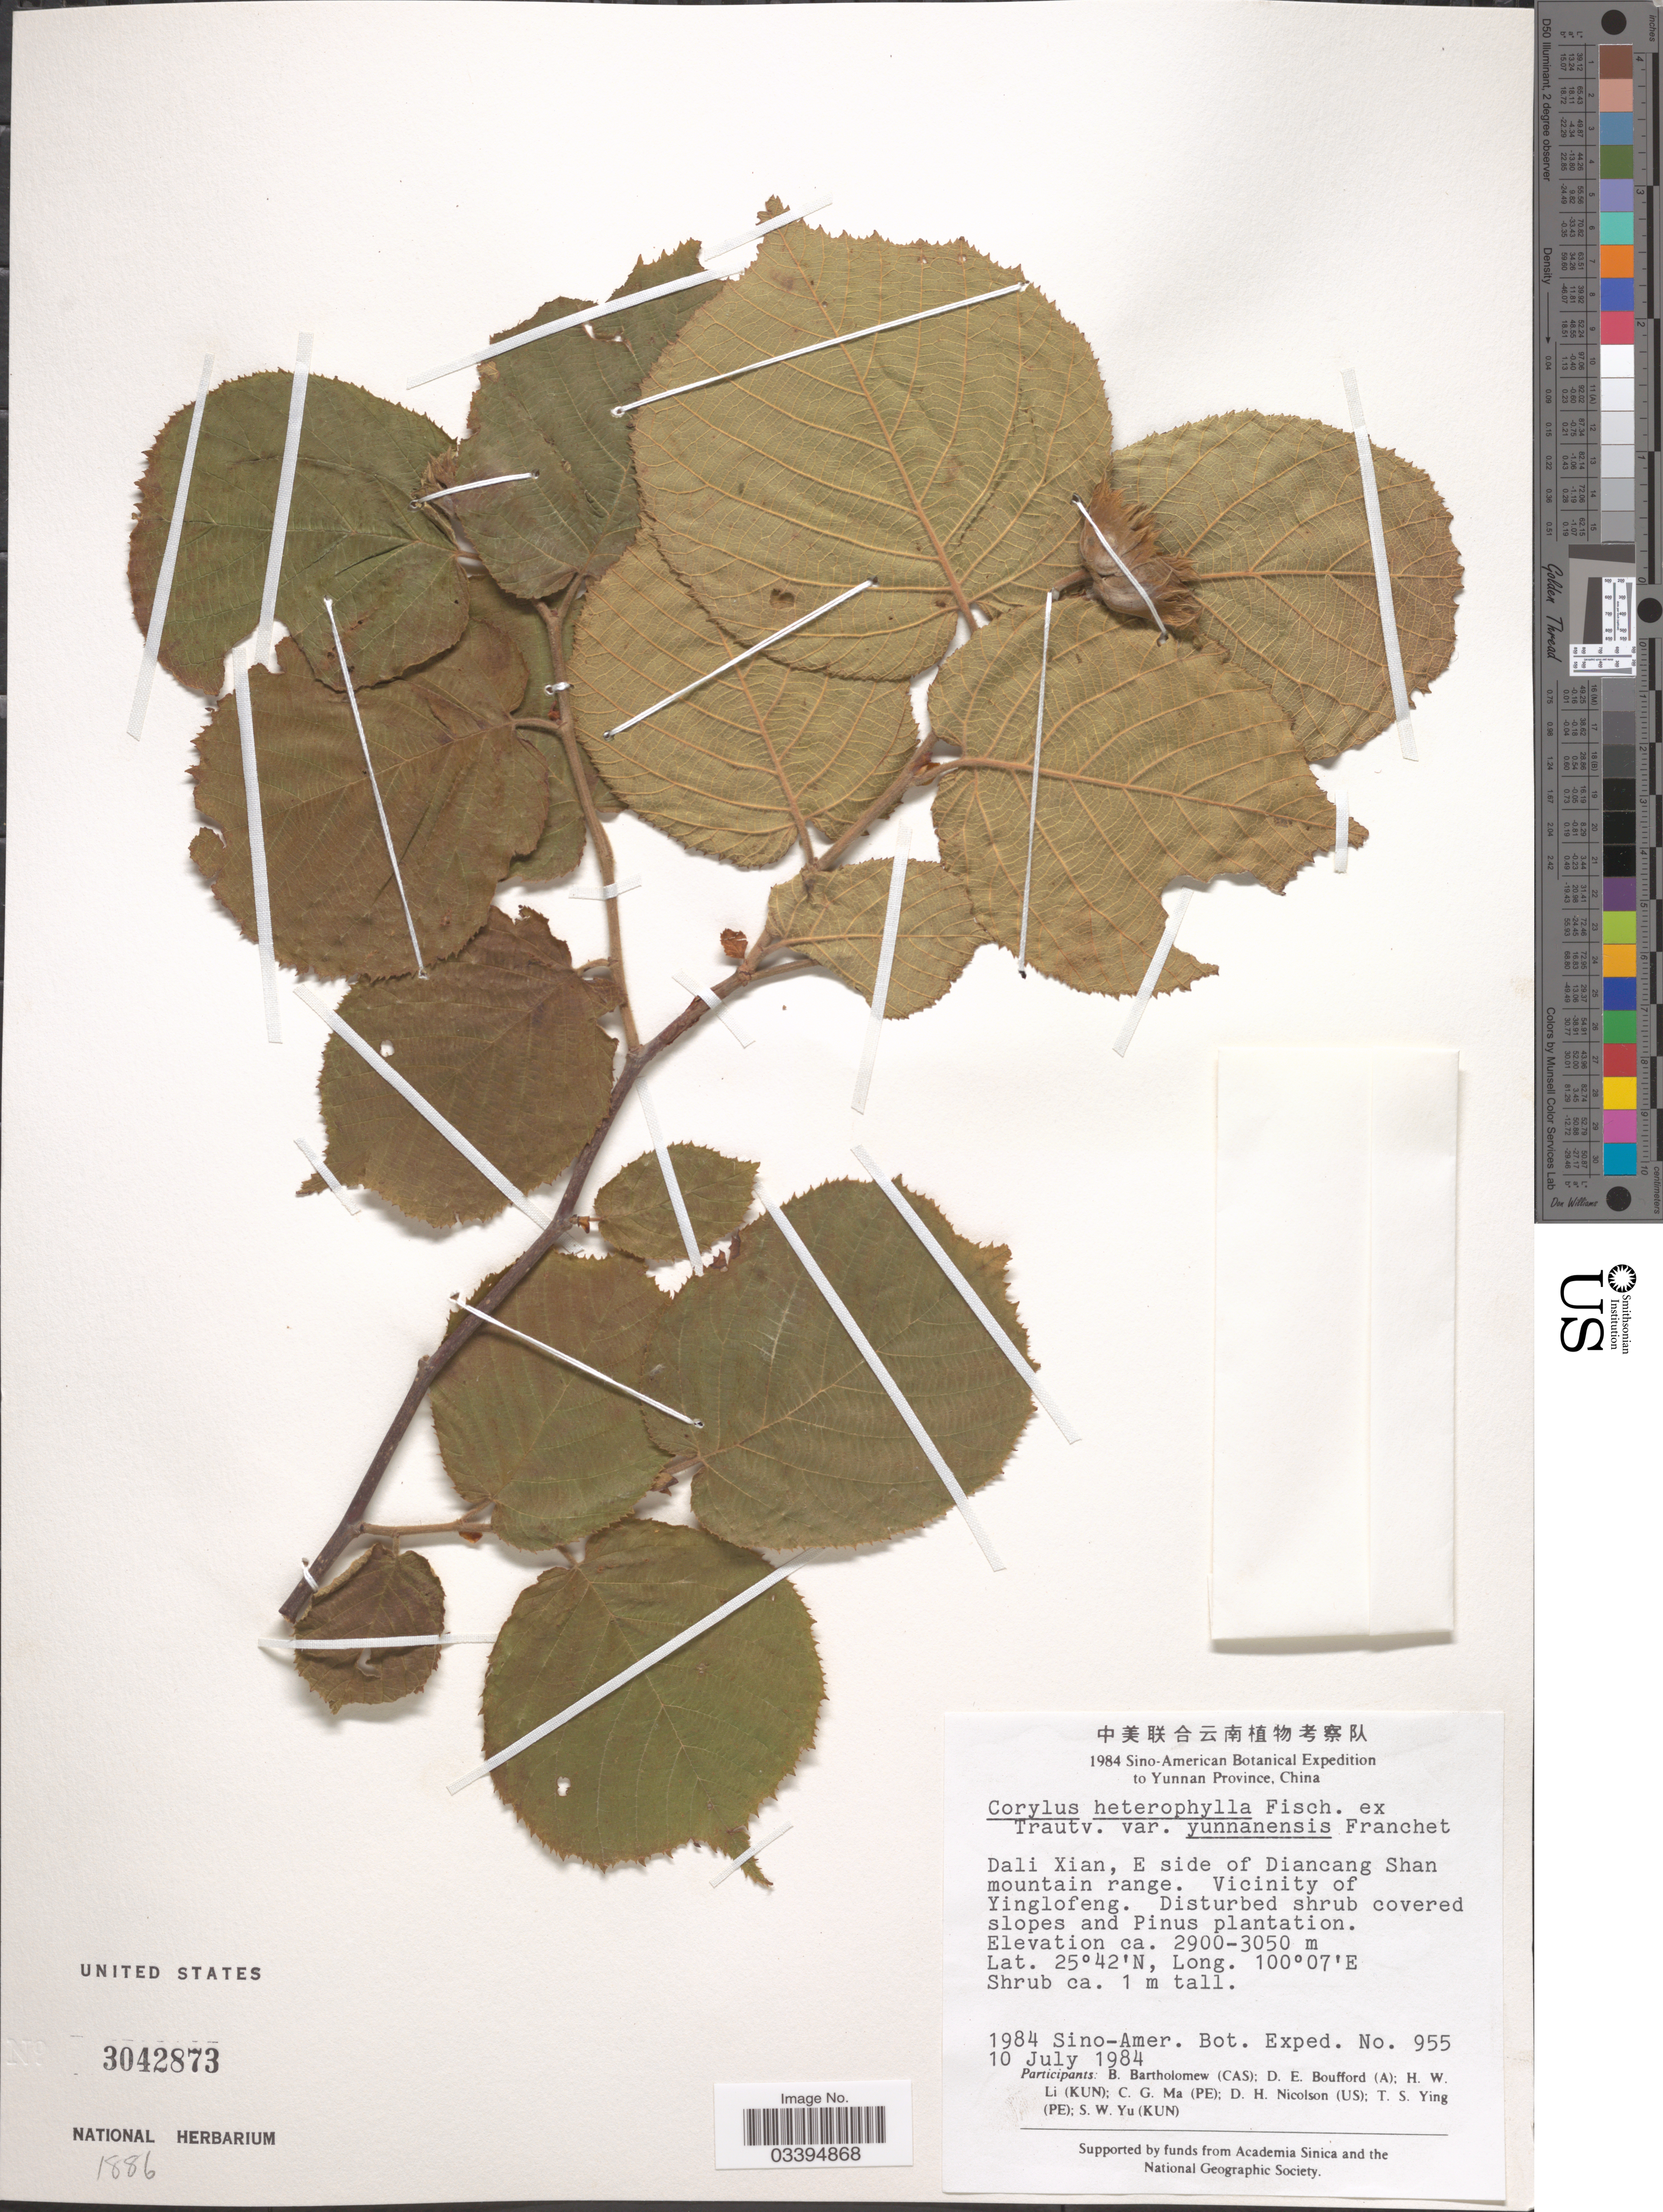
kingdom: Plantae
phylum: Tracheophyta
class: Magnoliopsida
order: Fagales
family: Betulaceae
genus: Corylus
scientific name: Corylus heterophylla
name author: Fisch. ex Trautv.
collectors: Sino-Amer. Bot. Exped. 1984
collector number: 955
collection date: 1984-07-10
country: China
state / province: Yunnan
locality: Dali Xian, E side of Diancang Shan mountain range. Vicinity of Yinglofeng.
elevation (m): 2900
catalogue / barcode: US 3042873